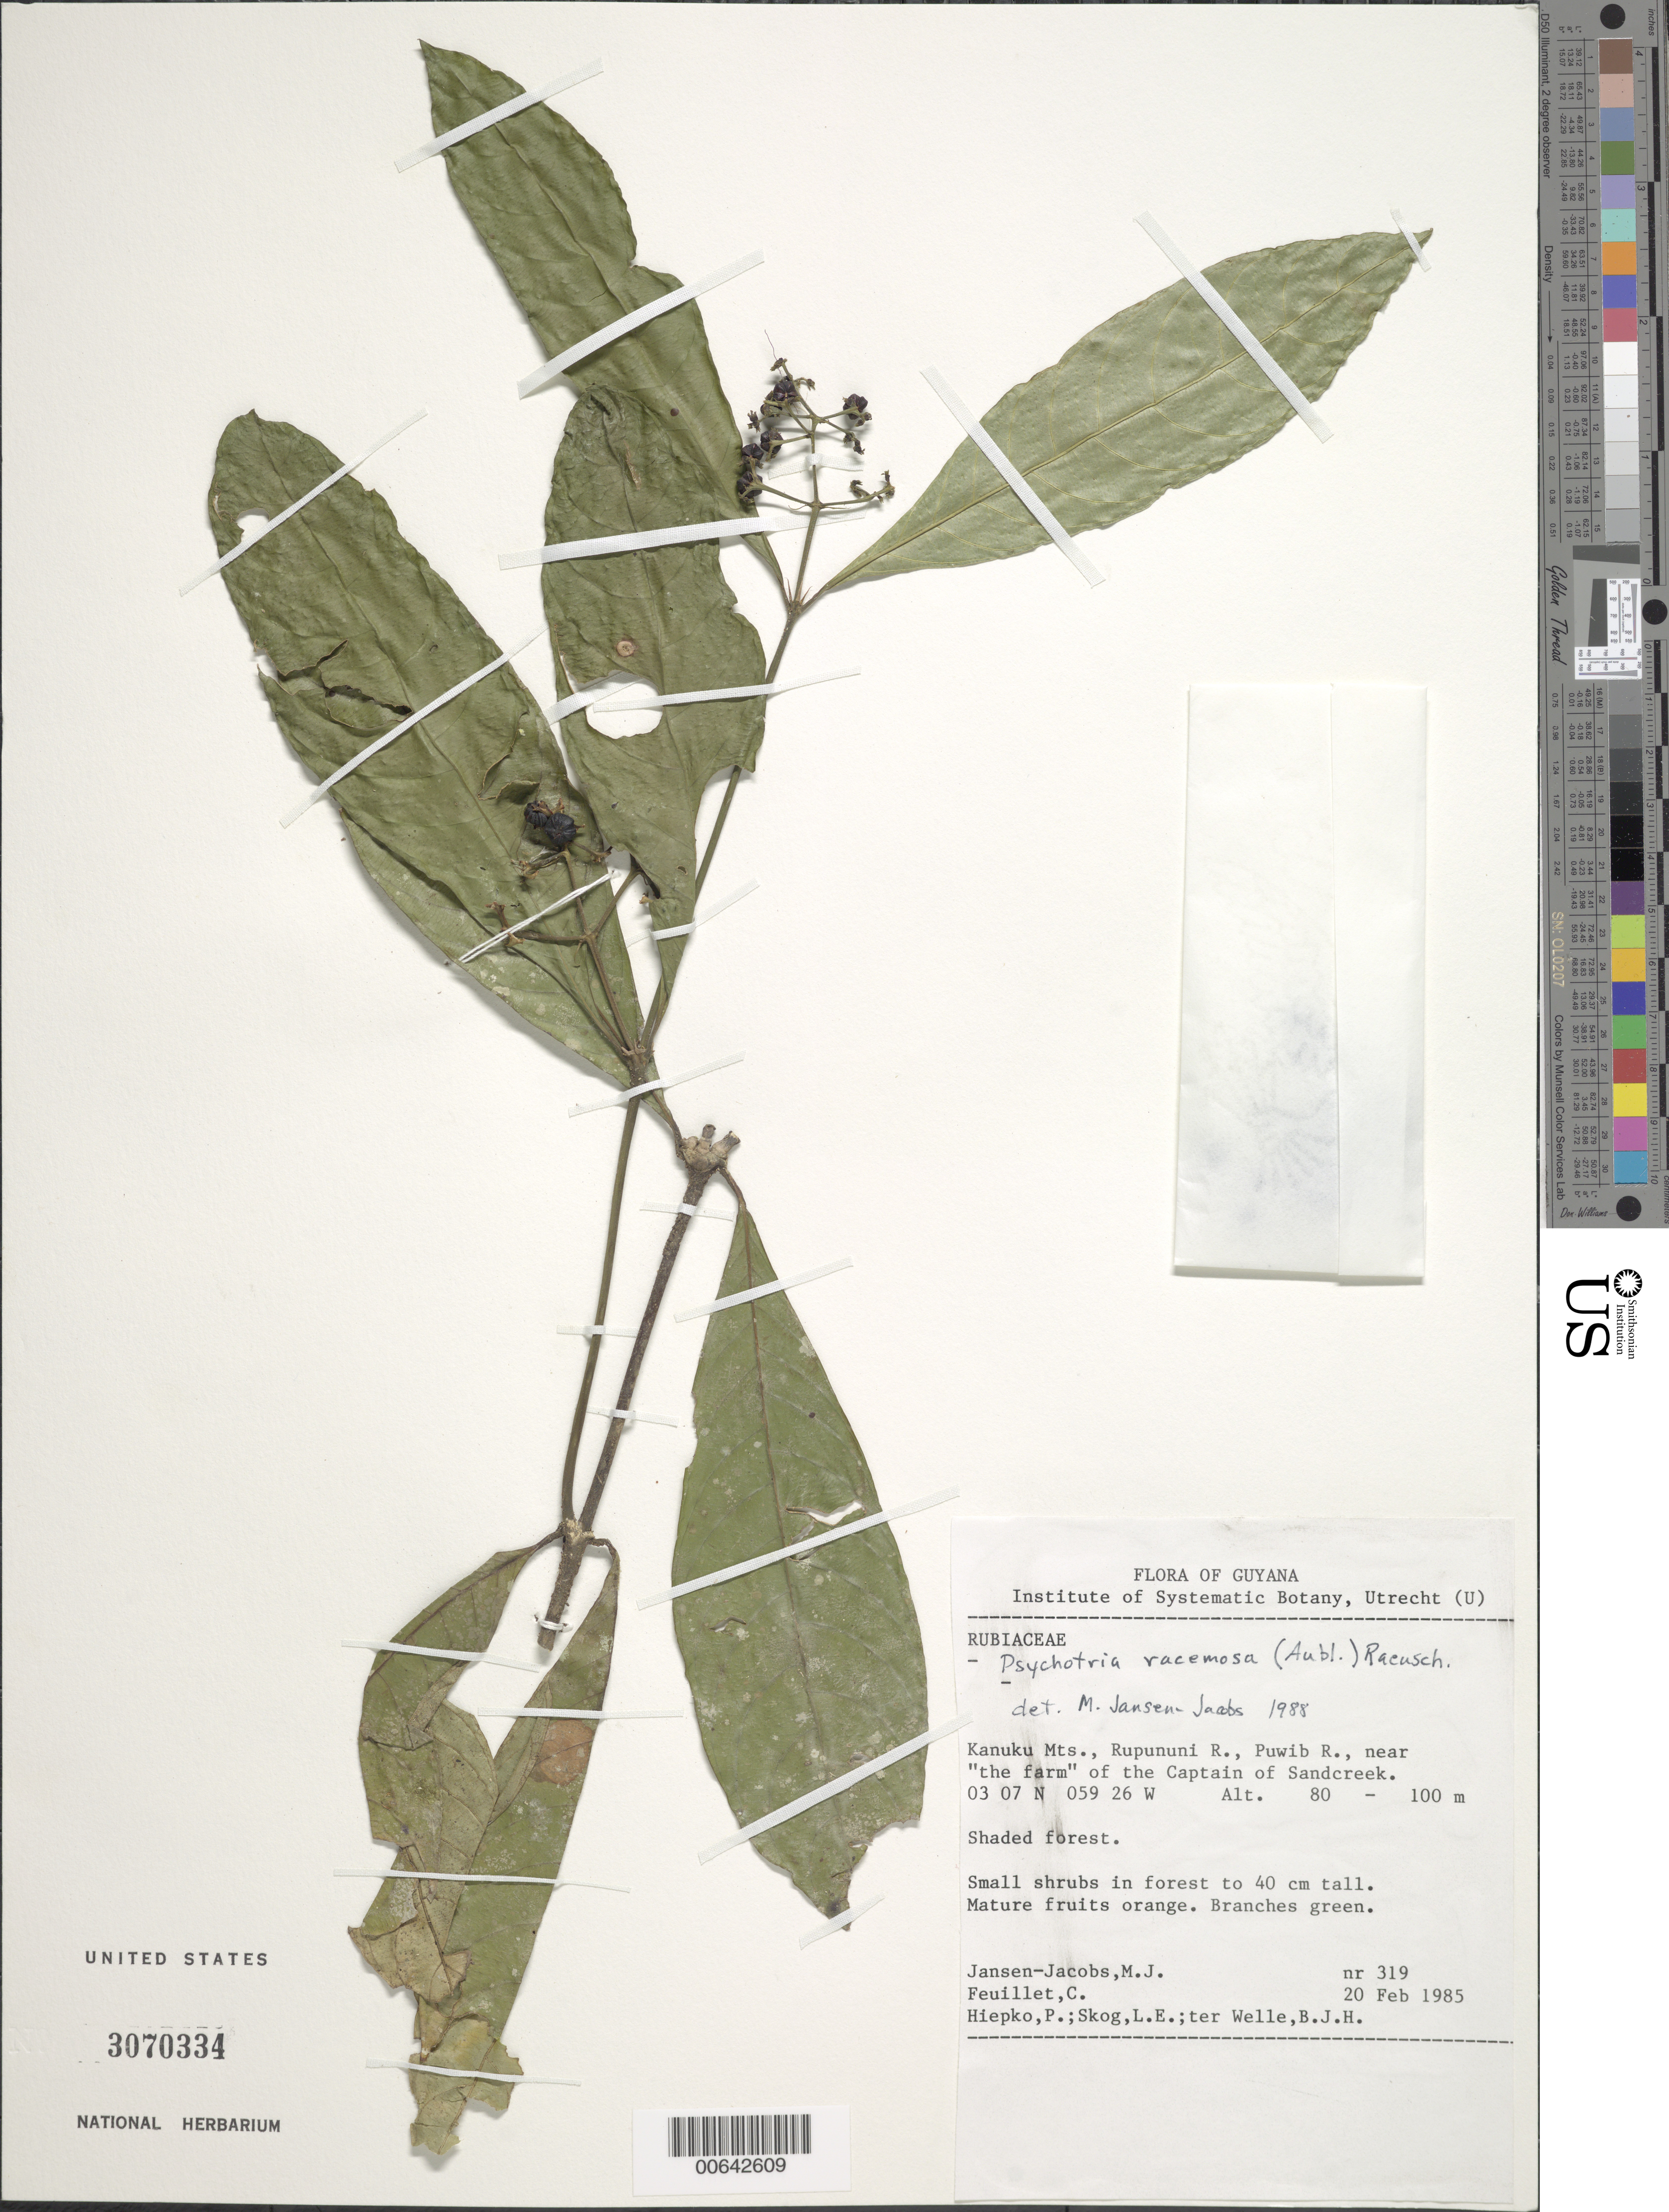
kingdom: Plantae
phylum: Tracheophyta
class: Magnoliopsida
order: Gentianales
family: Rubiaceae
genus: Palicourea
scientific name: Palicourea racemosa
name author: (Aubl.) Borhidi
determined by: Kirkbride, J. H., Jr.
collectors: M. J. Jansen-Jacobs, C. Feuillet, P. H. Hiepko, L. E. Skog & B. Welle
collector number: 319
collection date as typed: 20-Feb-85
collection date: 1985-02-20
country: Guyana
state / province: U. Takutu-U. Essequibo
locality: Kanuku Mts., Rupununi R., Puwib R. near "the farm" of the Captain of Sandcreek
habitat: Shaded forest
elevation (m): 80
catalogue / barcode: US 3070334